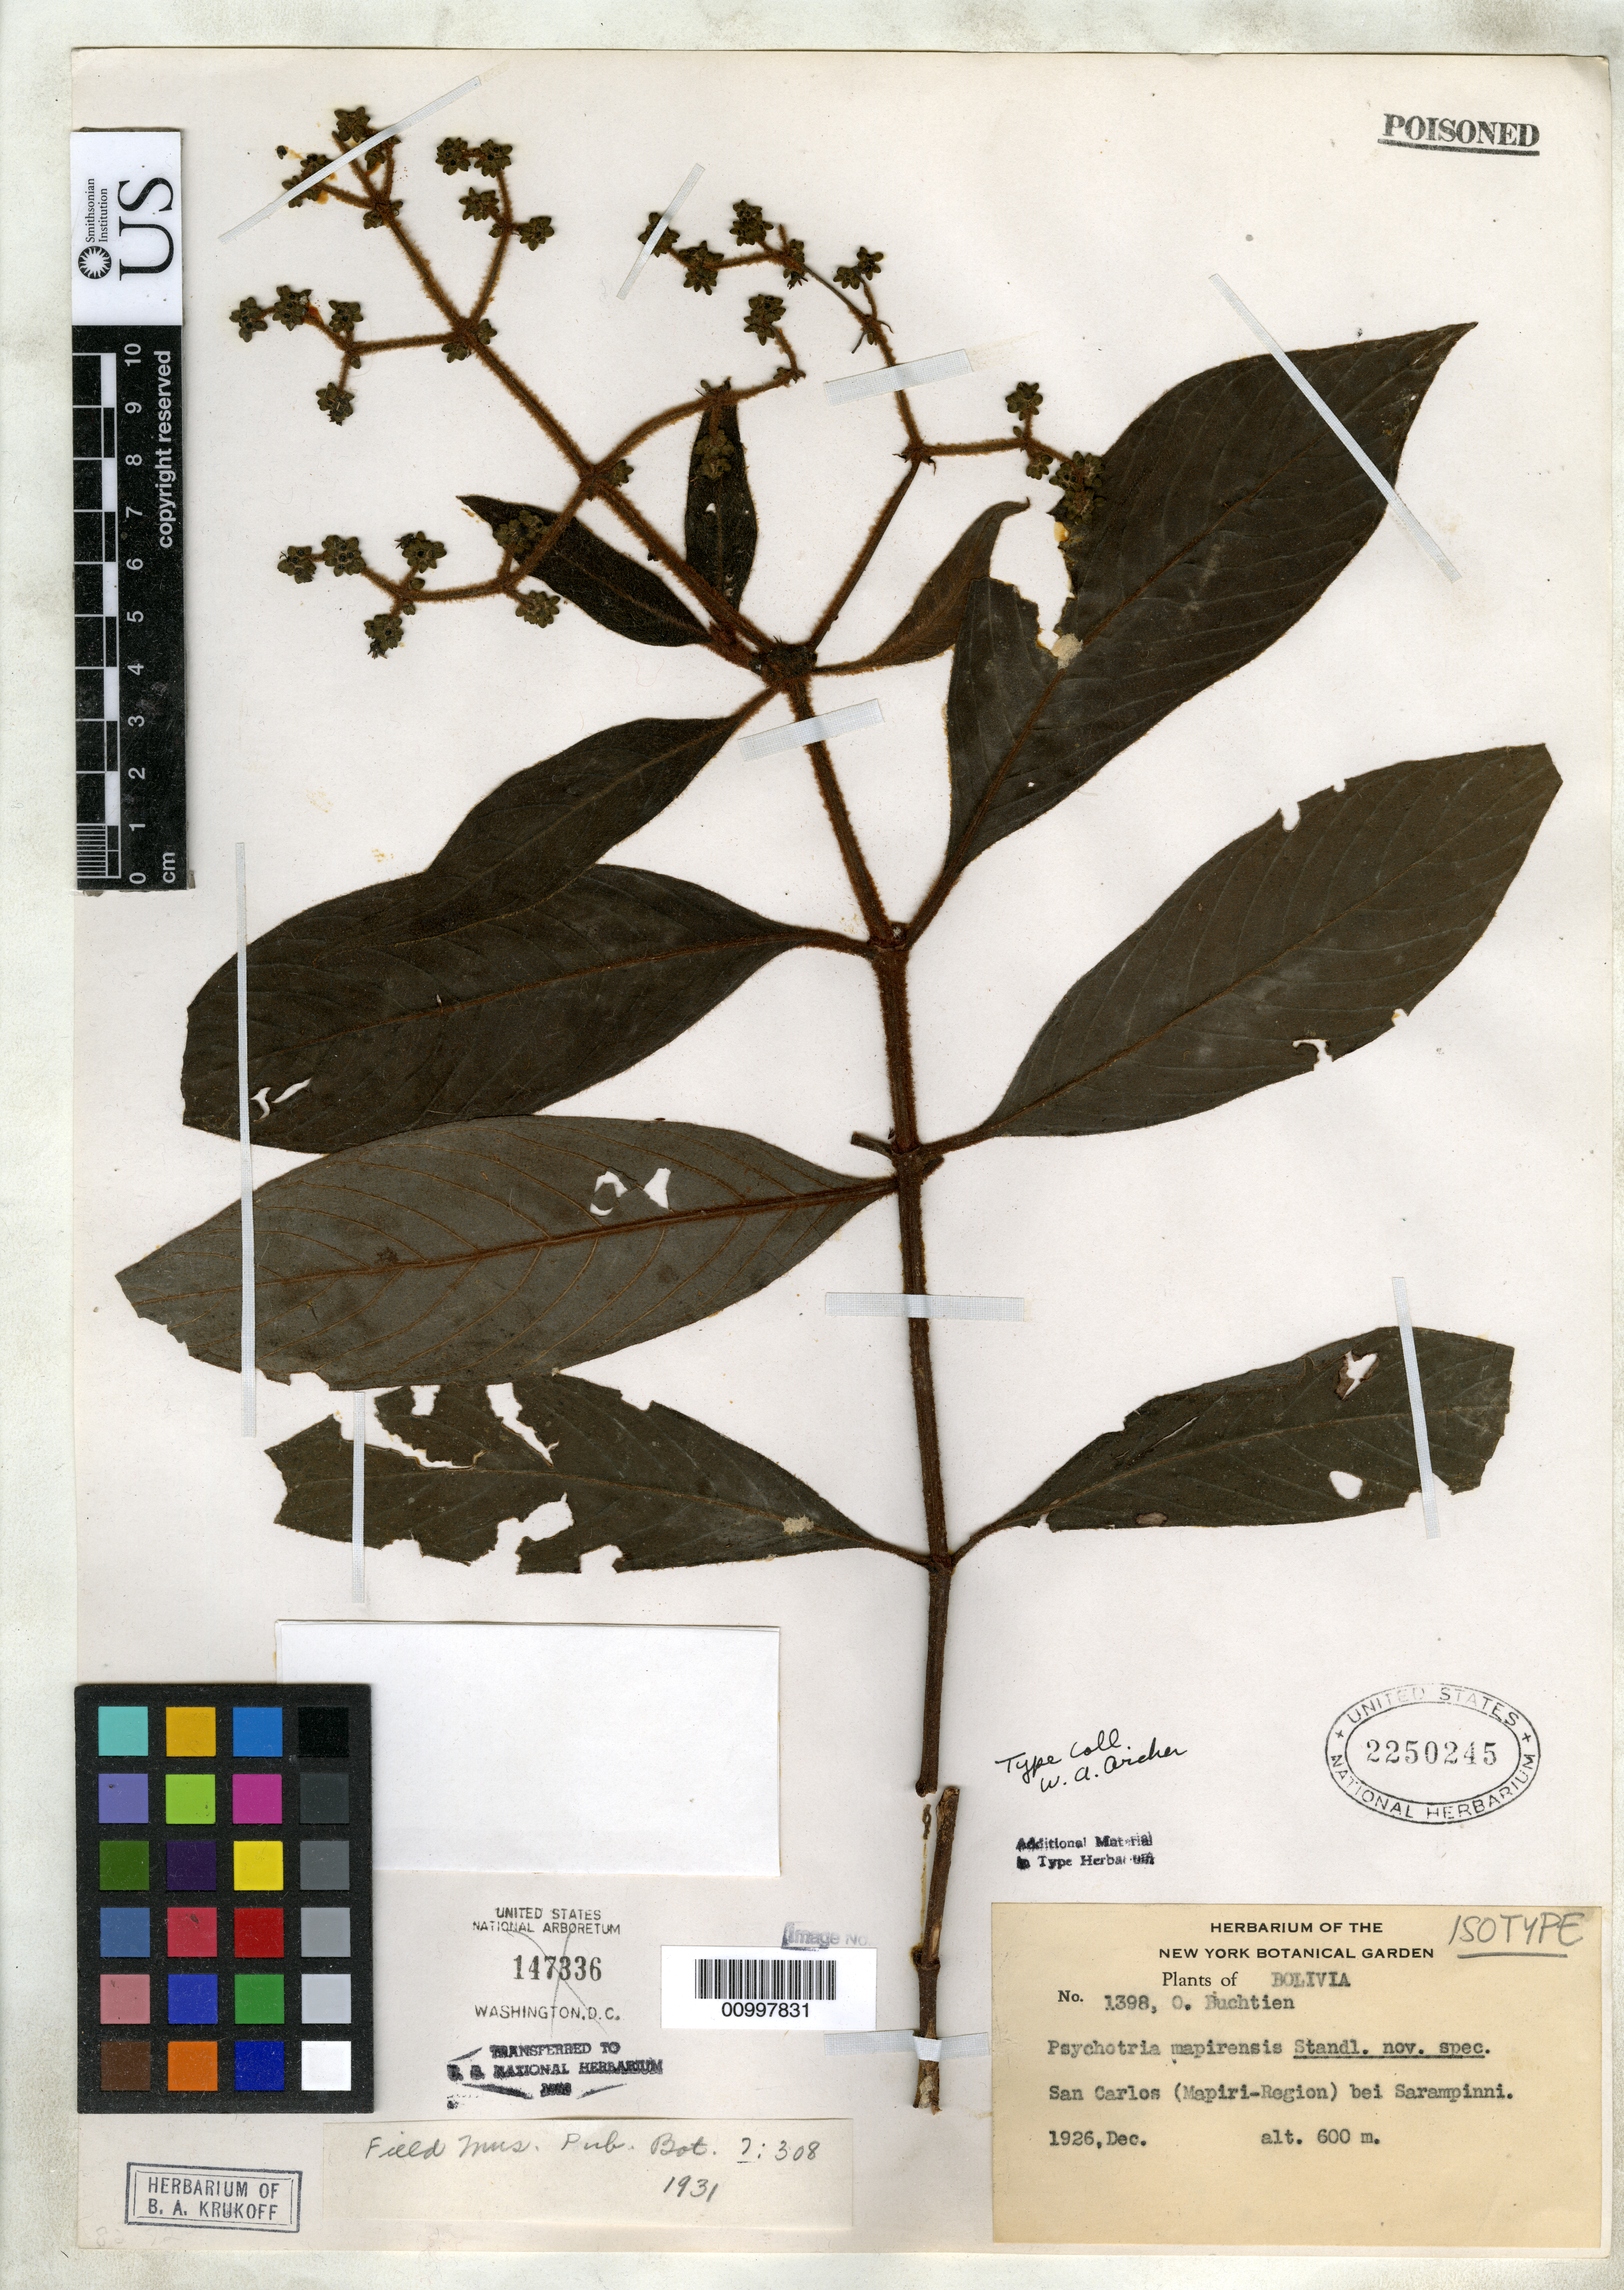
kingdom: Plantae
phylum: Tracheophyta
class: Magnoliopsida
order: Gentianales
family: Rubiaceae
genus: Psychotria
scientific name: Psychotria mapirensis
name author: Standl.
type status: Isotype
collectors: O. Buchtien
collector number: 1398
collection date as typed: Dec 1926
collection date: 1926-12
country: Bolivia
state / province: La Paz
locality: Mapiri Region, San Carlos, bei Sarampinni.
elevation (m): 600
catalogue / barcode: US 2250245